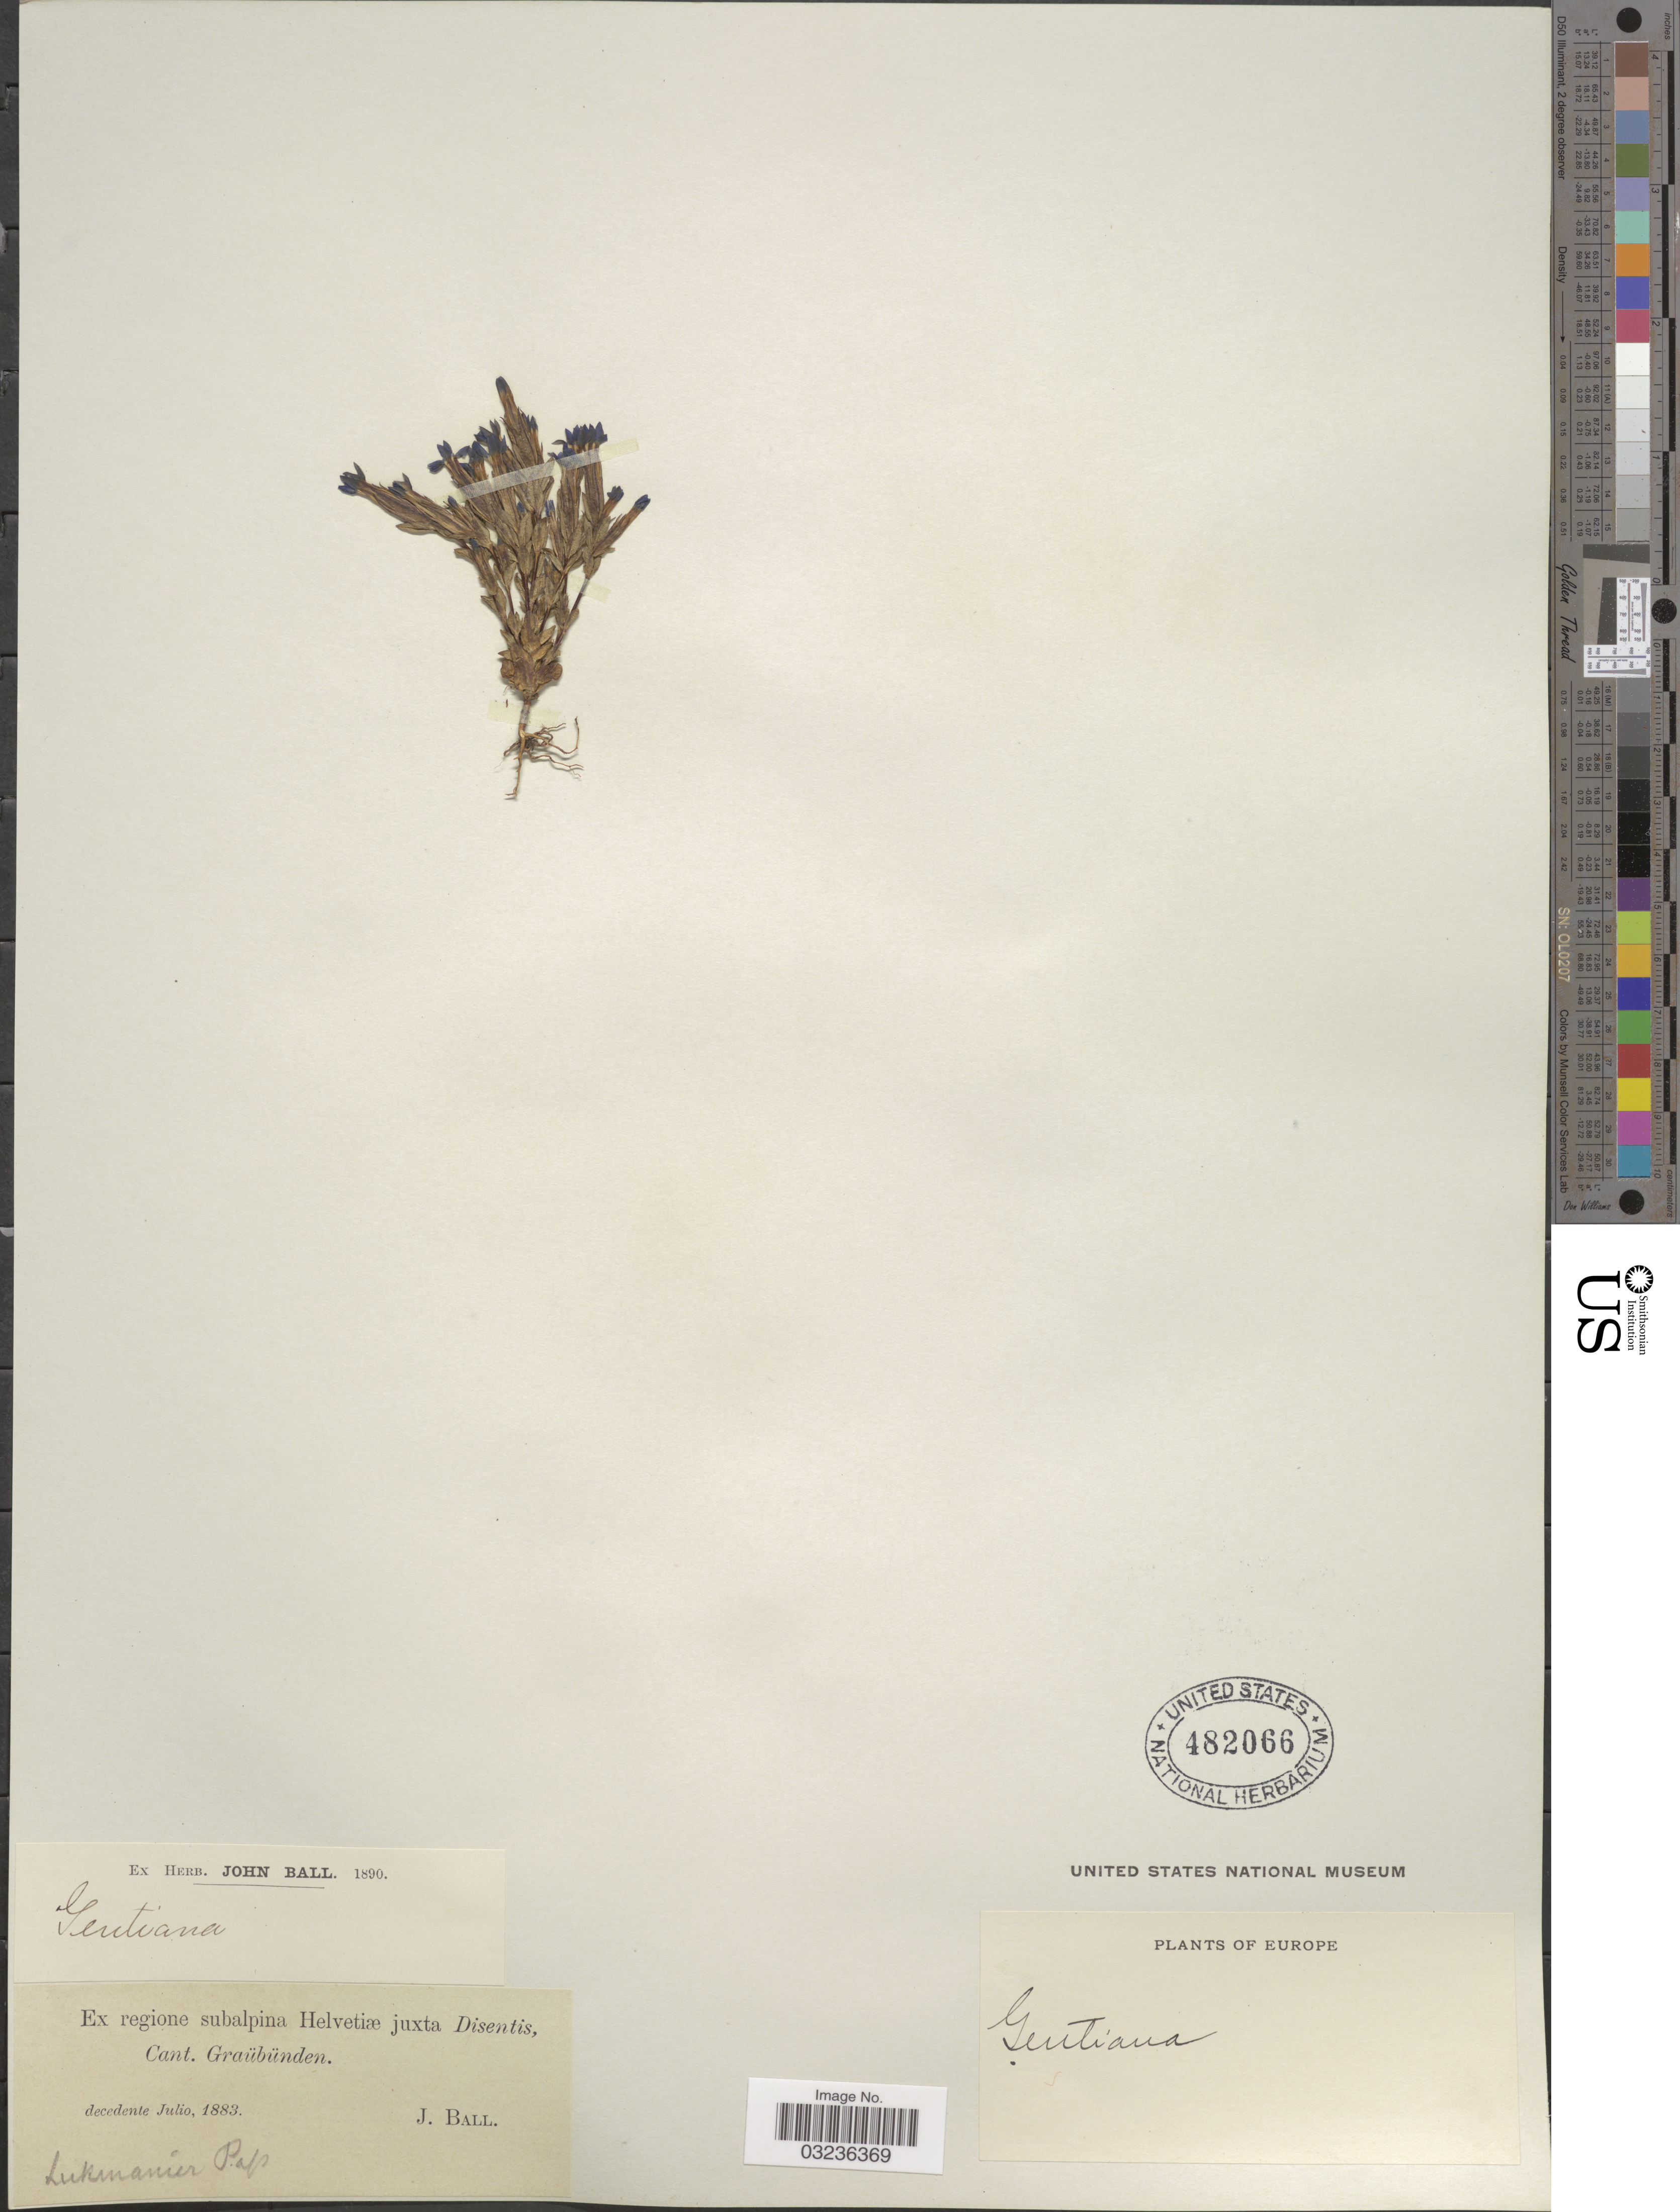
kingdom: Plantae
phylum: Tracheophyta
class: Magnoliopsida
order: Gentianales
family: Gentianaceae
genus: Gentiana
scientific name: Gentiana sp.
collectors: J. Ball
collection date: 1883-07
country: Switzerland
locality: Ex regione subalpina Helvetiæ juxta Disentis, Cant. Graübünden.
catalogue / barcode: US 482066